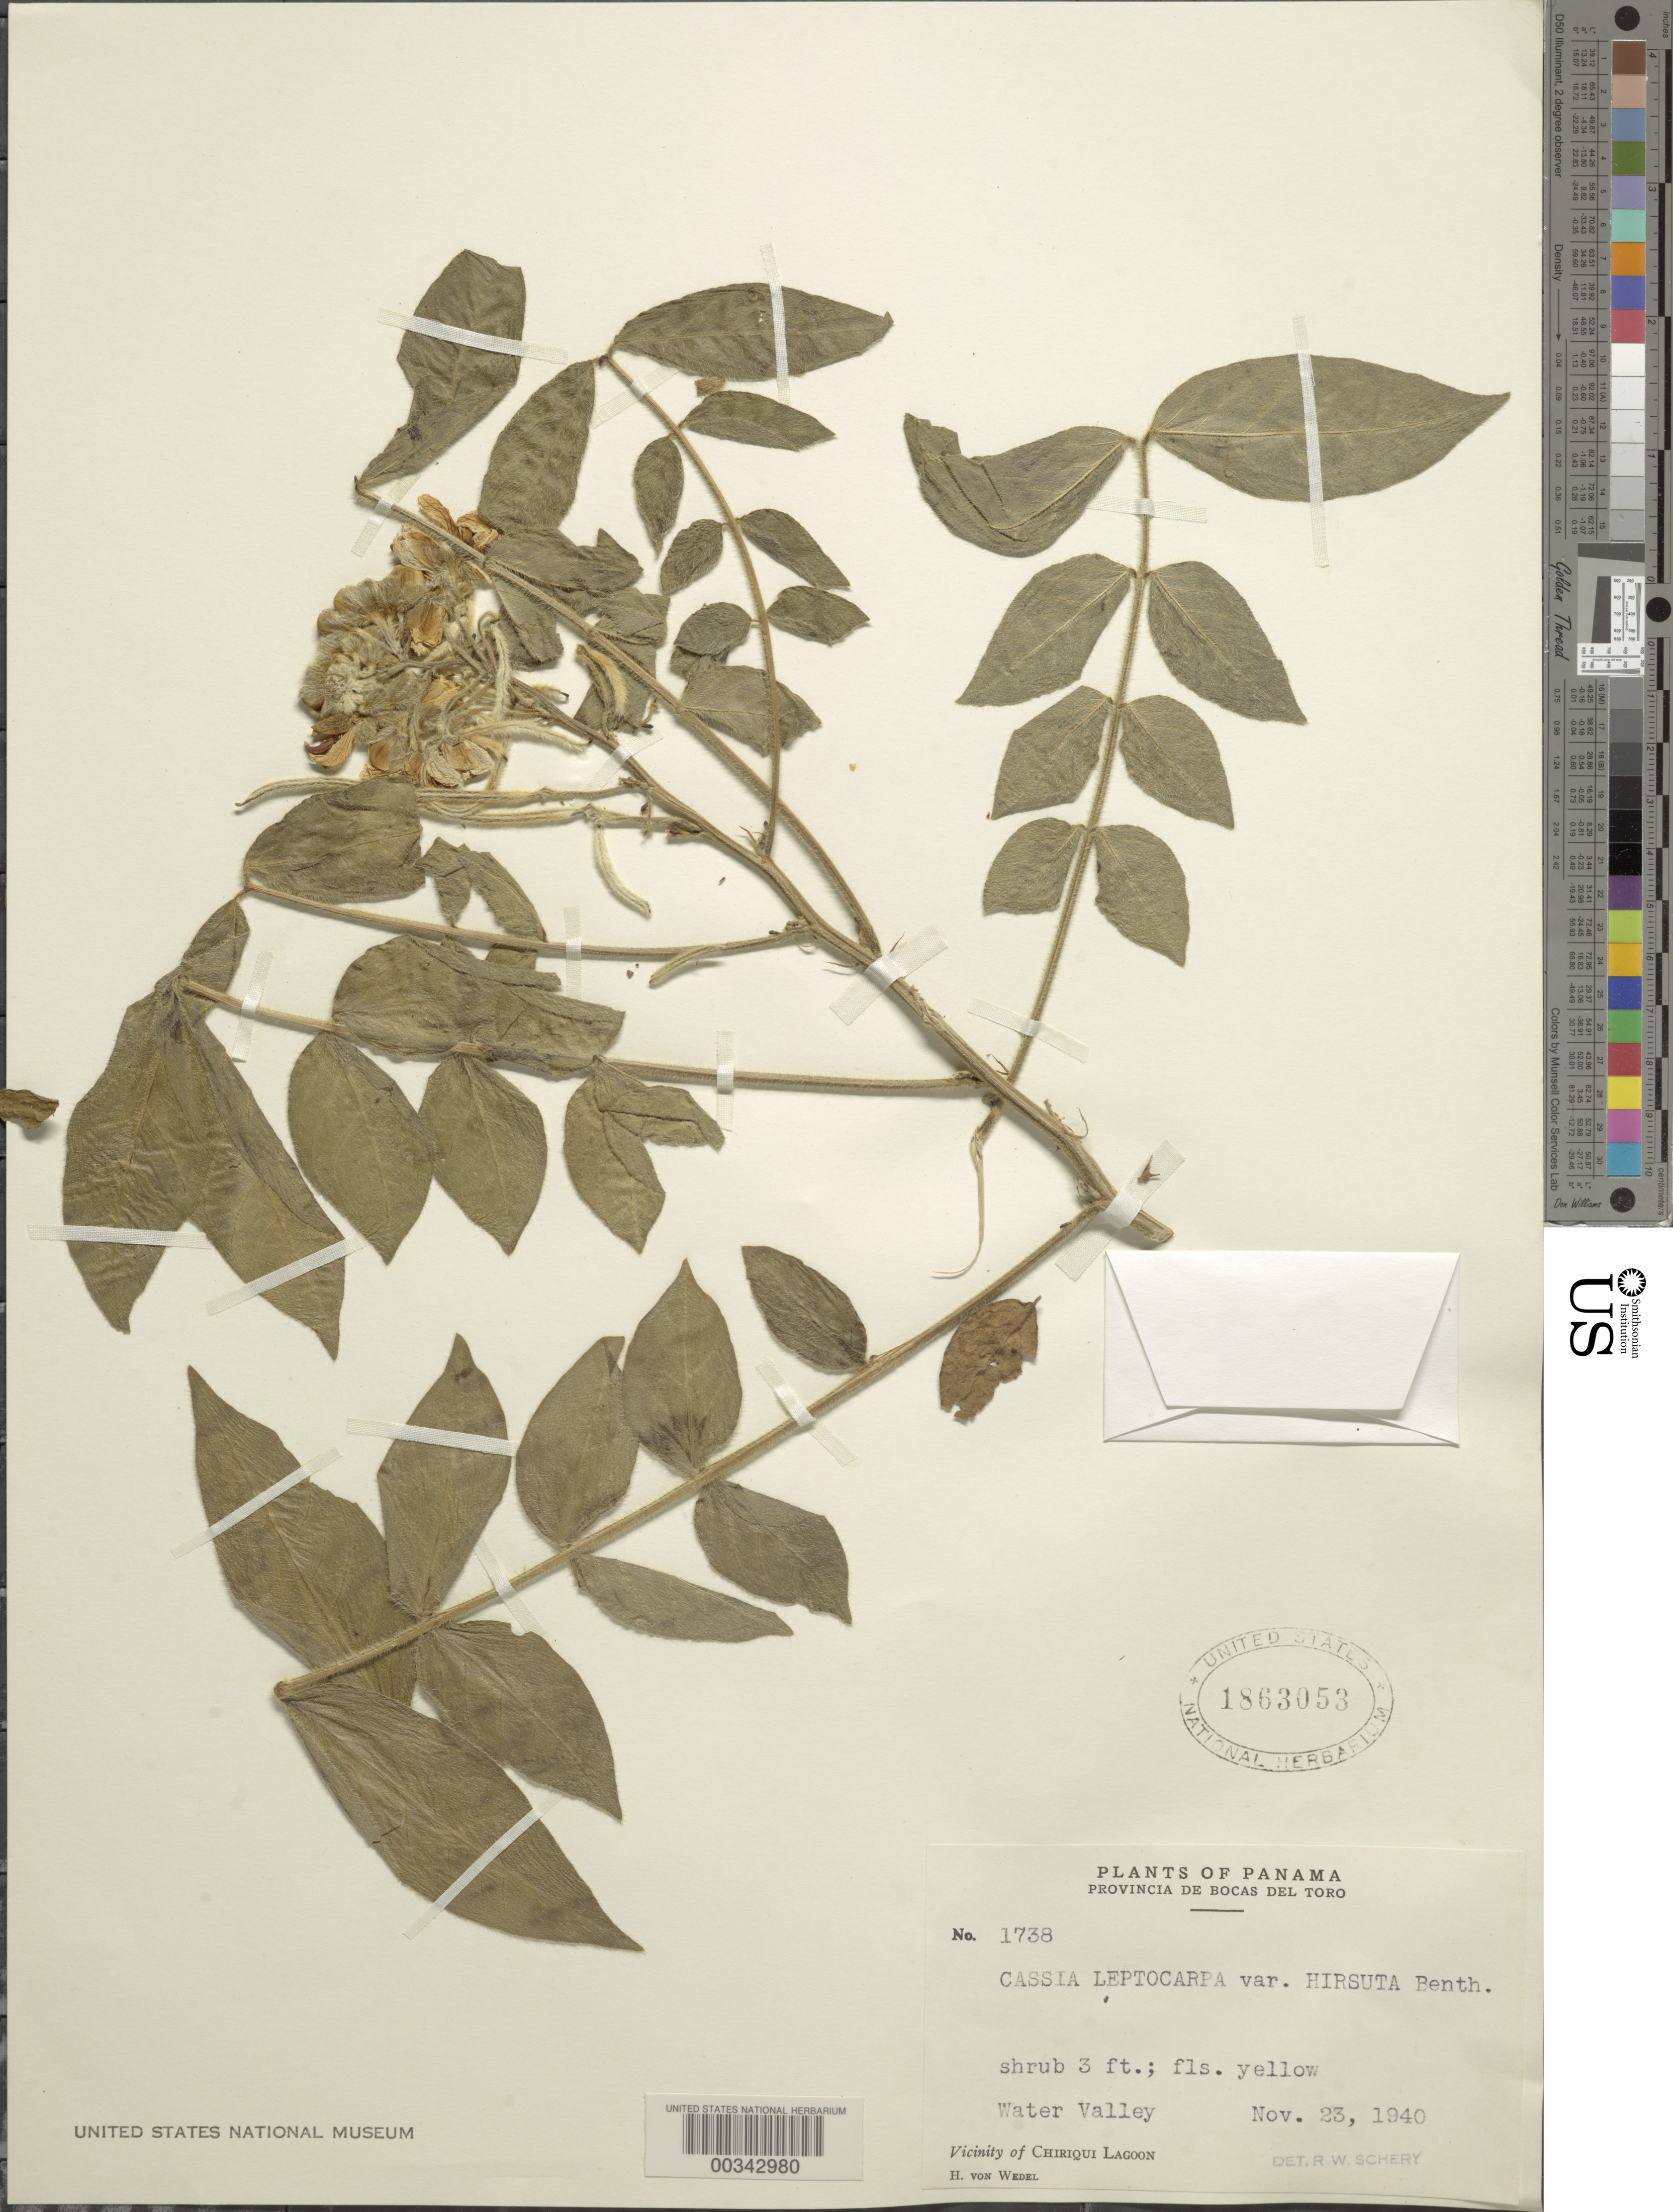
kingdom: Plantae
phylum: Tracheophyta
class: Magnoliopsida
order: Fabales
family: Fabaceae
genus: Senna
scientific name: Senna hirsuta var. leptocarpa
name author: (Benth.) H.S. Irwin & Barneby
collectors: H. von Wedel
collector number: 1738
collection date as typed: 23 Nov 1940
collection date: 1940-11-23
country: Panama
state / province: Bocas del Toro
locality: Water Valley; vicinity of Chiriquí Lagoon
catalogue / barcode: US 1863053